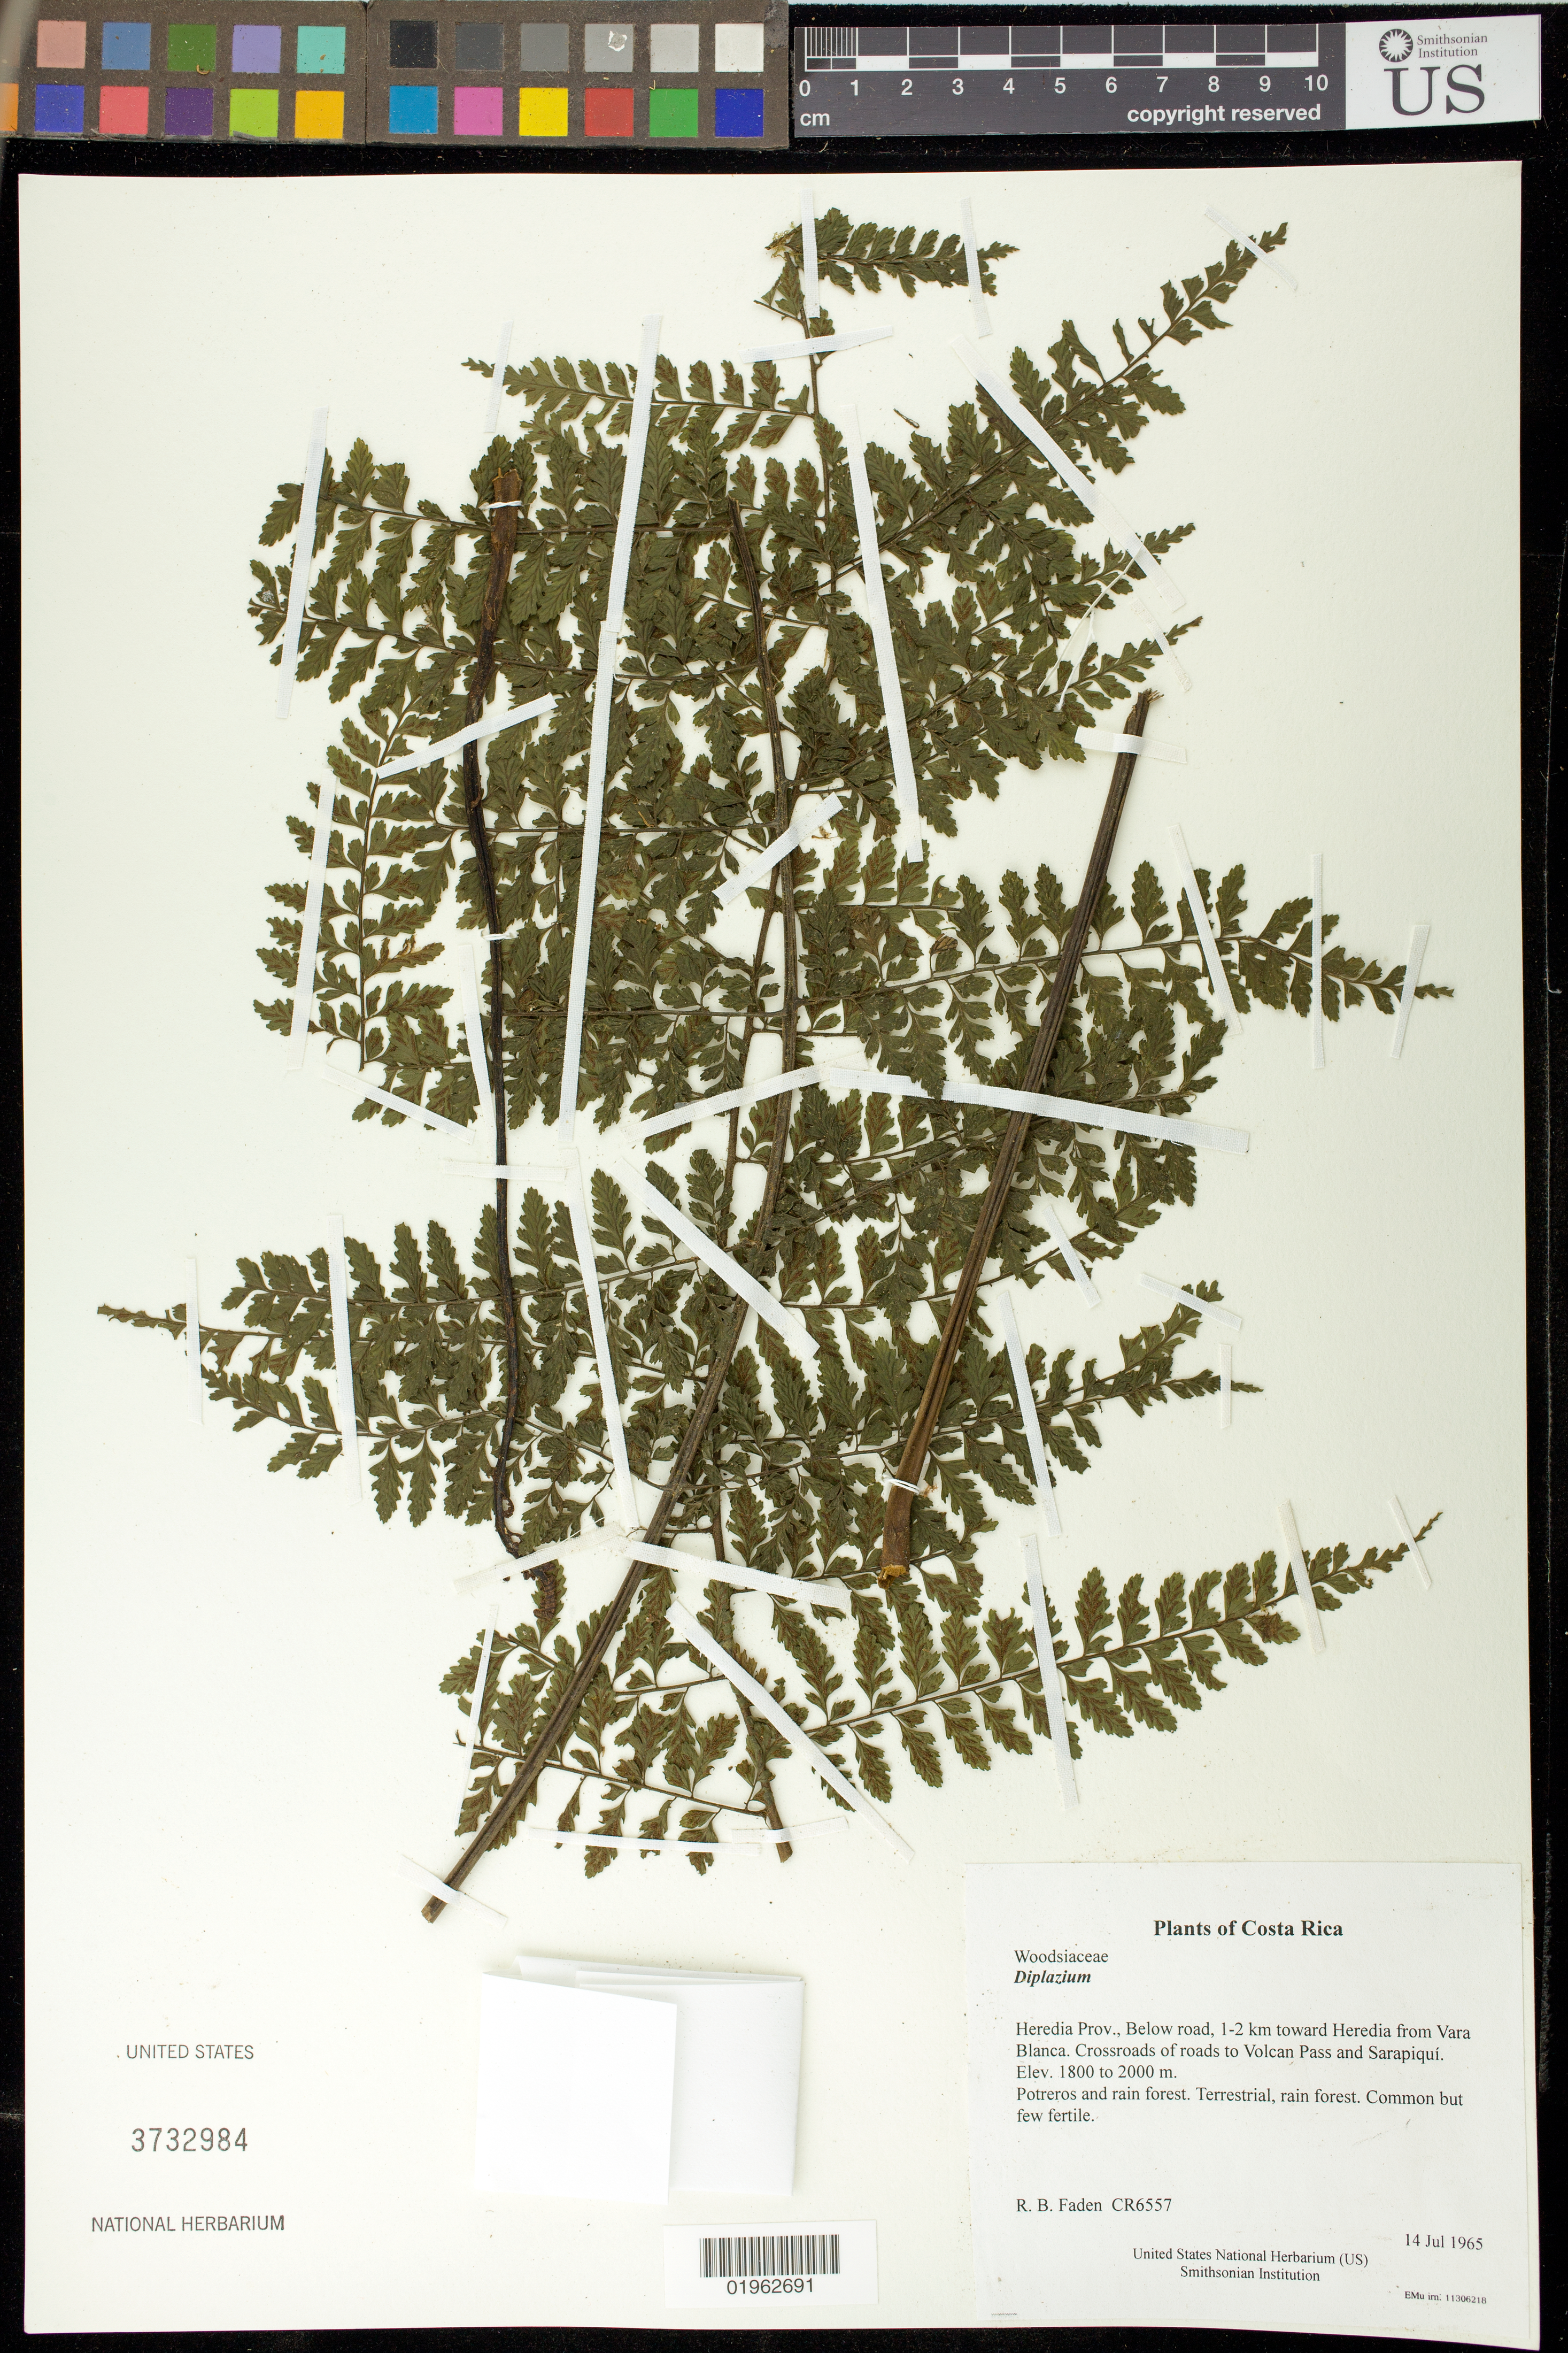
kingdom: Plantae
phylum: Tracheophyta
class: Polypodiopsida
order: Polypodiales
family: Athyriaceae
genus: Diplazium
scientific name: Diplazium sp.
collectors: R. B. Faden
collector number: CR6557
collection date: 1965-07-14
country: Costa Rica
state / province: Heredia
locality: Below road, 1-2 km toward Heredia from Vara Blanca. Crossroads of roads to Volcan Pass and Sarapiquí.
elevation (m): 1800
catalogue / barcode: US 3732984